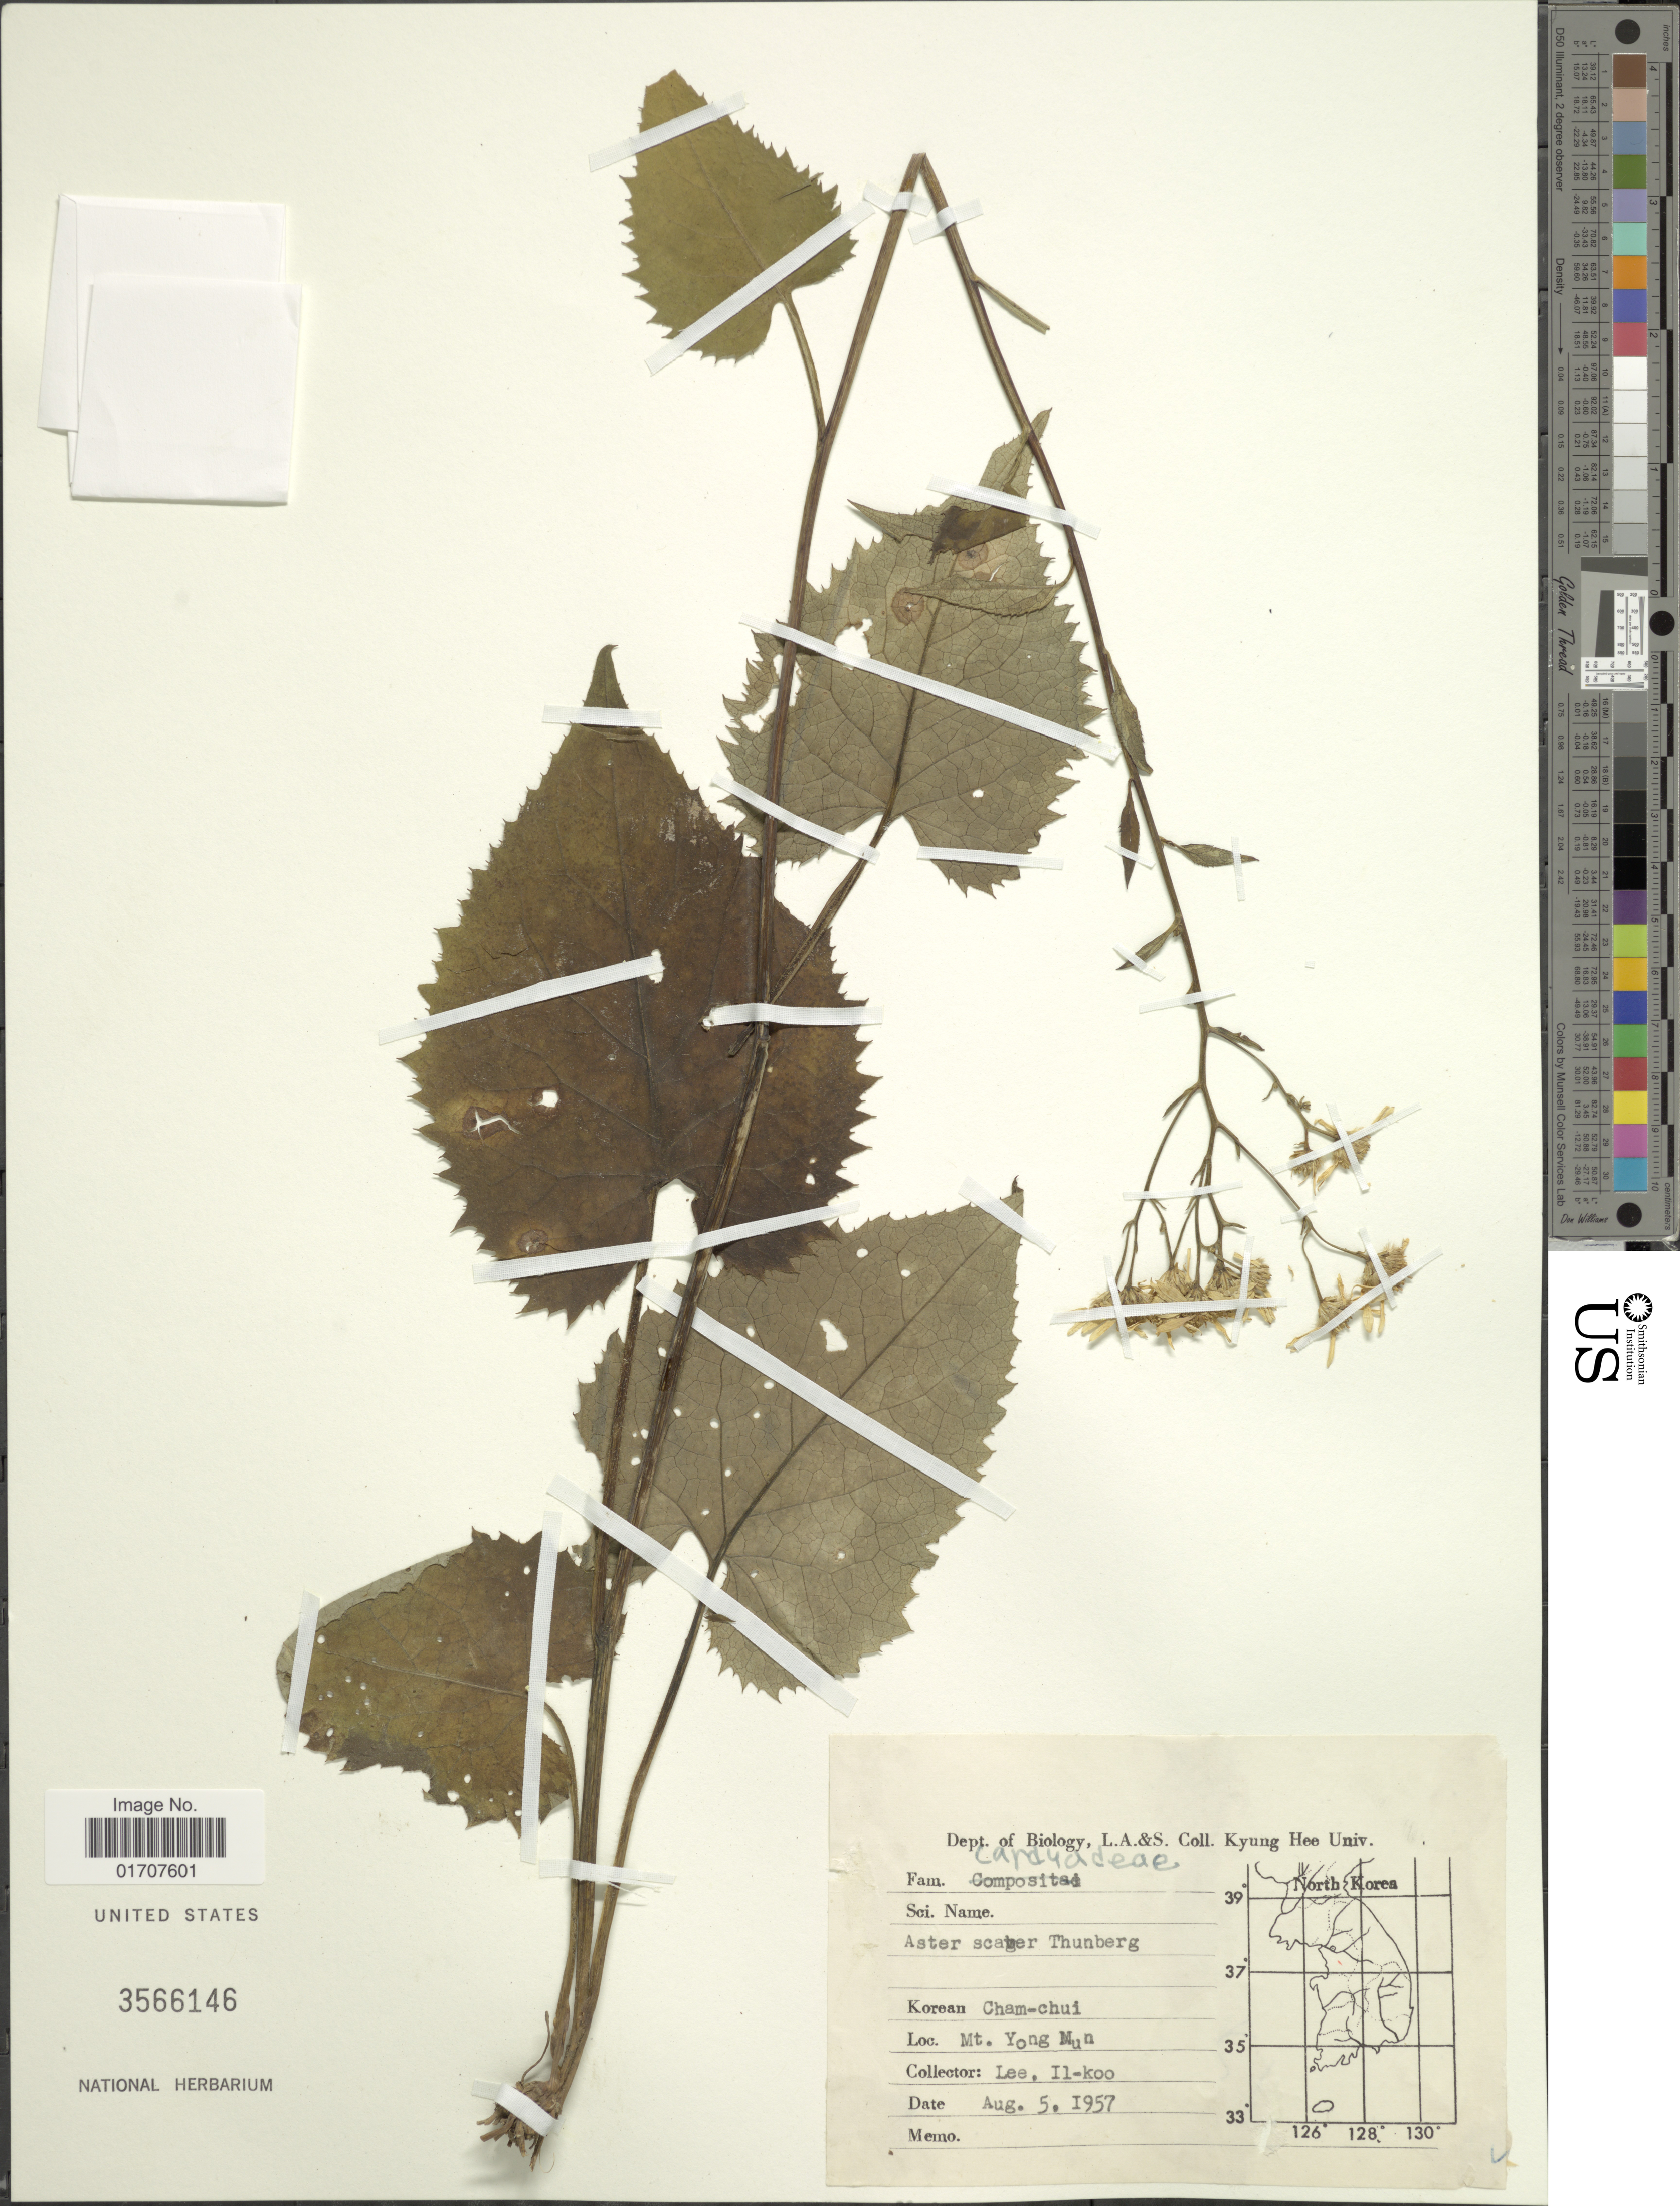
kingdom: Plantae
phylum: Tracheophyta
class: Magnoliopsida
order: Asterales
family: Asteraceae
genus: Doellingeria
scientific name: Doellingeria scaber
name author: (Thunb.) Nees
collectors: I. Lee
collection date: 1957-08-05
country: South Korea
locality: Mt. Yong Mun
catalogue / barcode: US 3566146